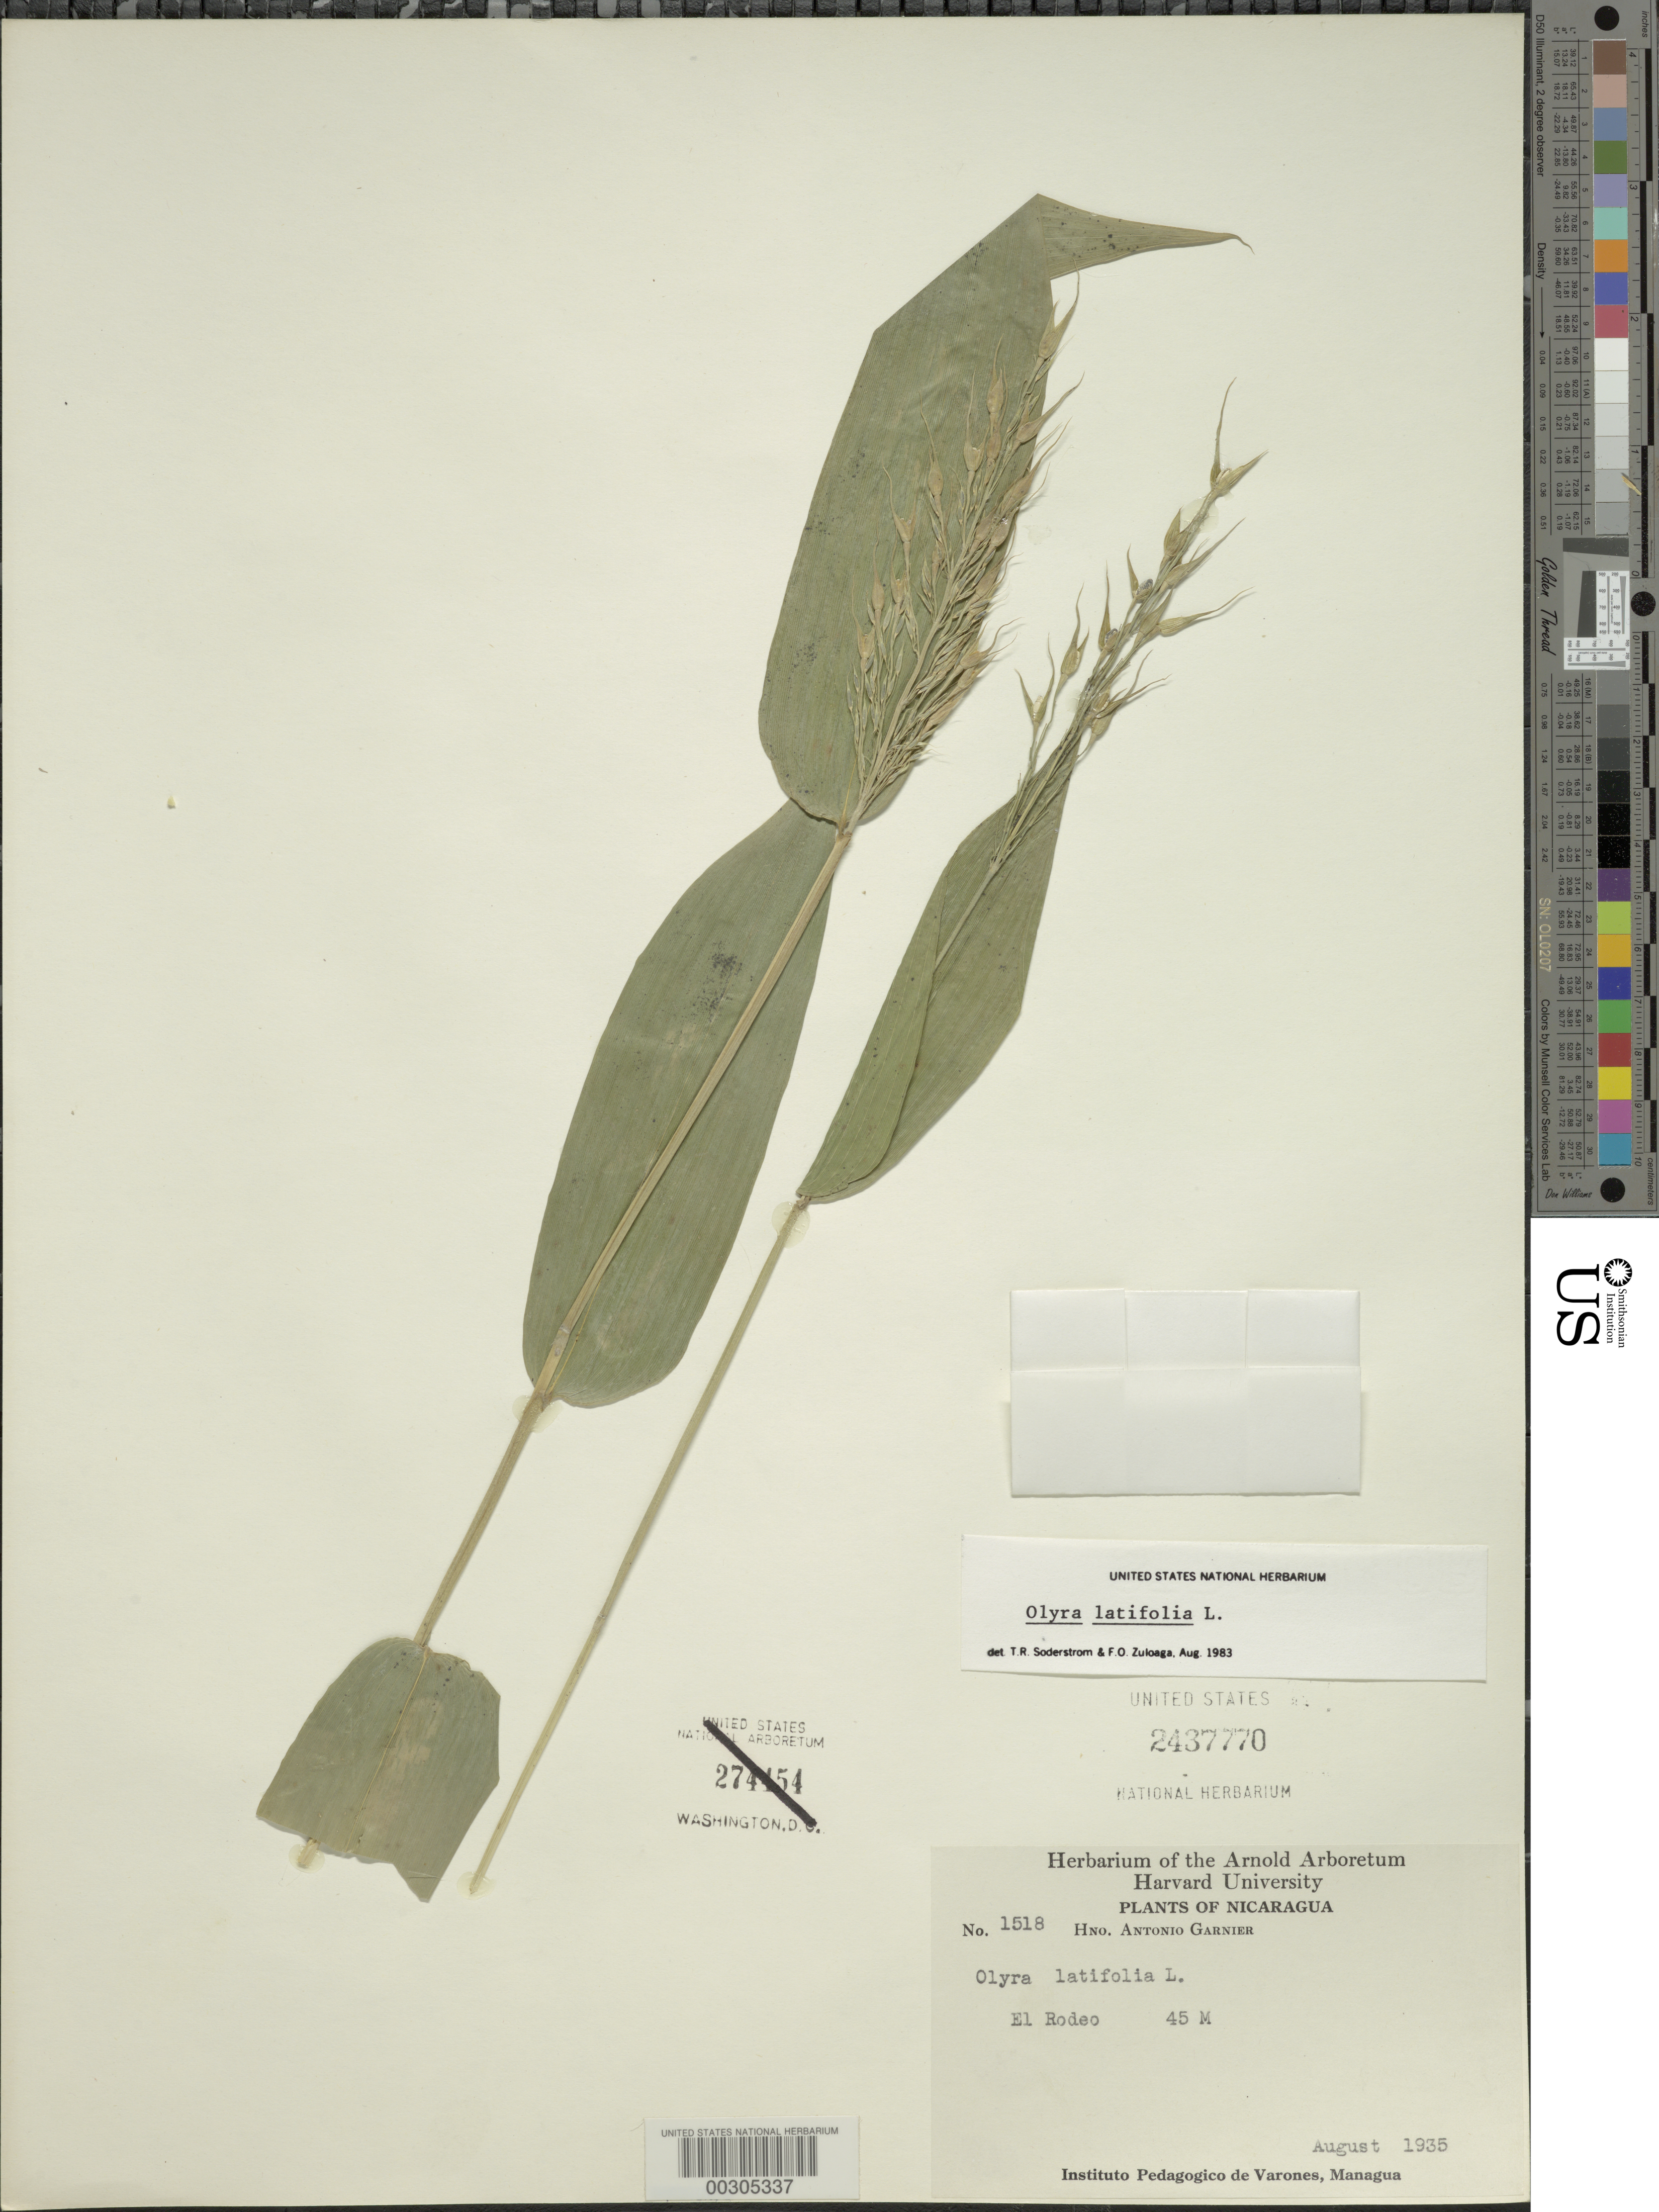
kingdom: Plantae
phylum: Tracheophyta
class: Liliopsida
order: Poales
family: Poaceae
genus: Olyra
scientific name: Olyra latifolia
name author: L.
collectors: Bro. A. Garnier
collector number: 1518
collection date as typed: Aug 1935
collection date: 1935-08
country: Nicaragua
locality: El rodeo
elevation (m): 45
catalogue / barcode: US 2437770